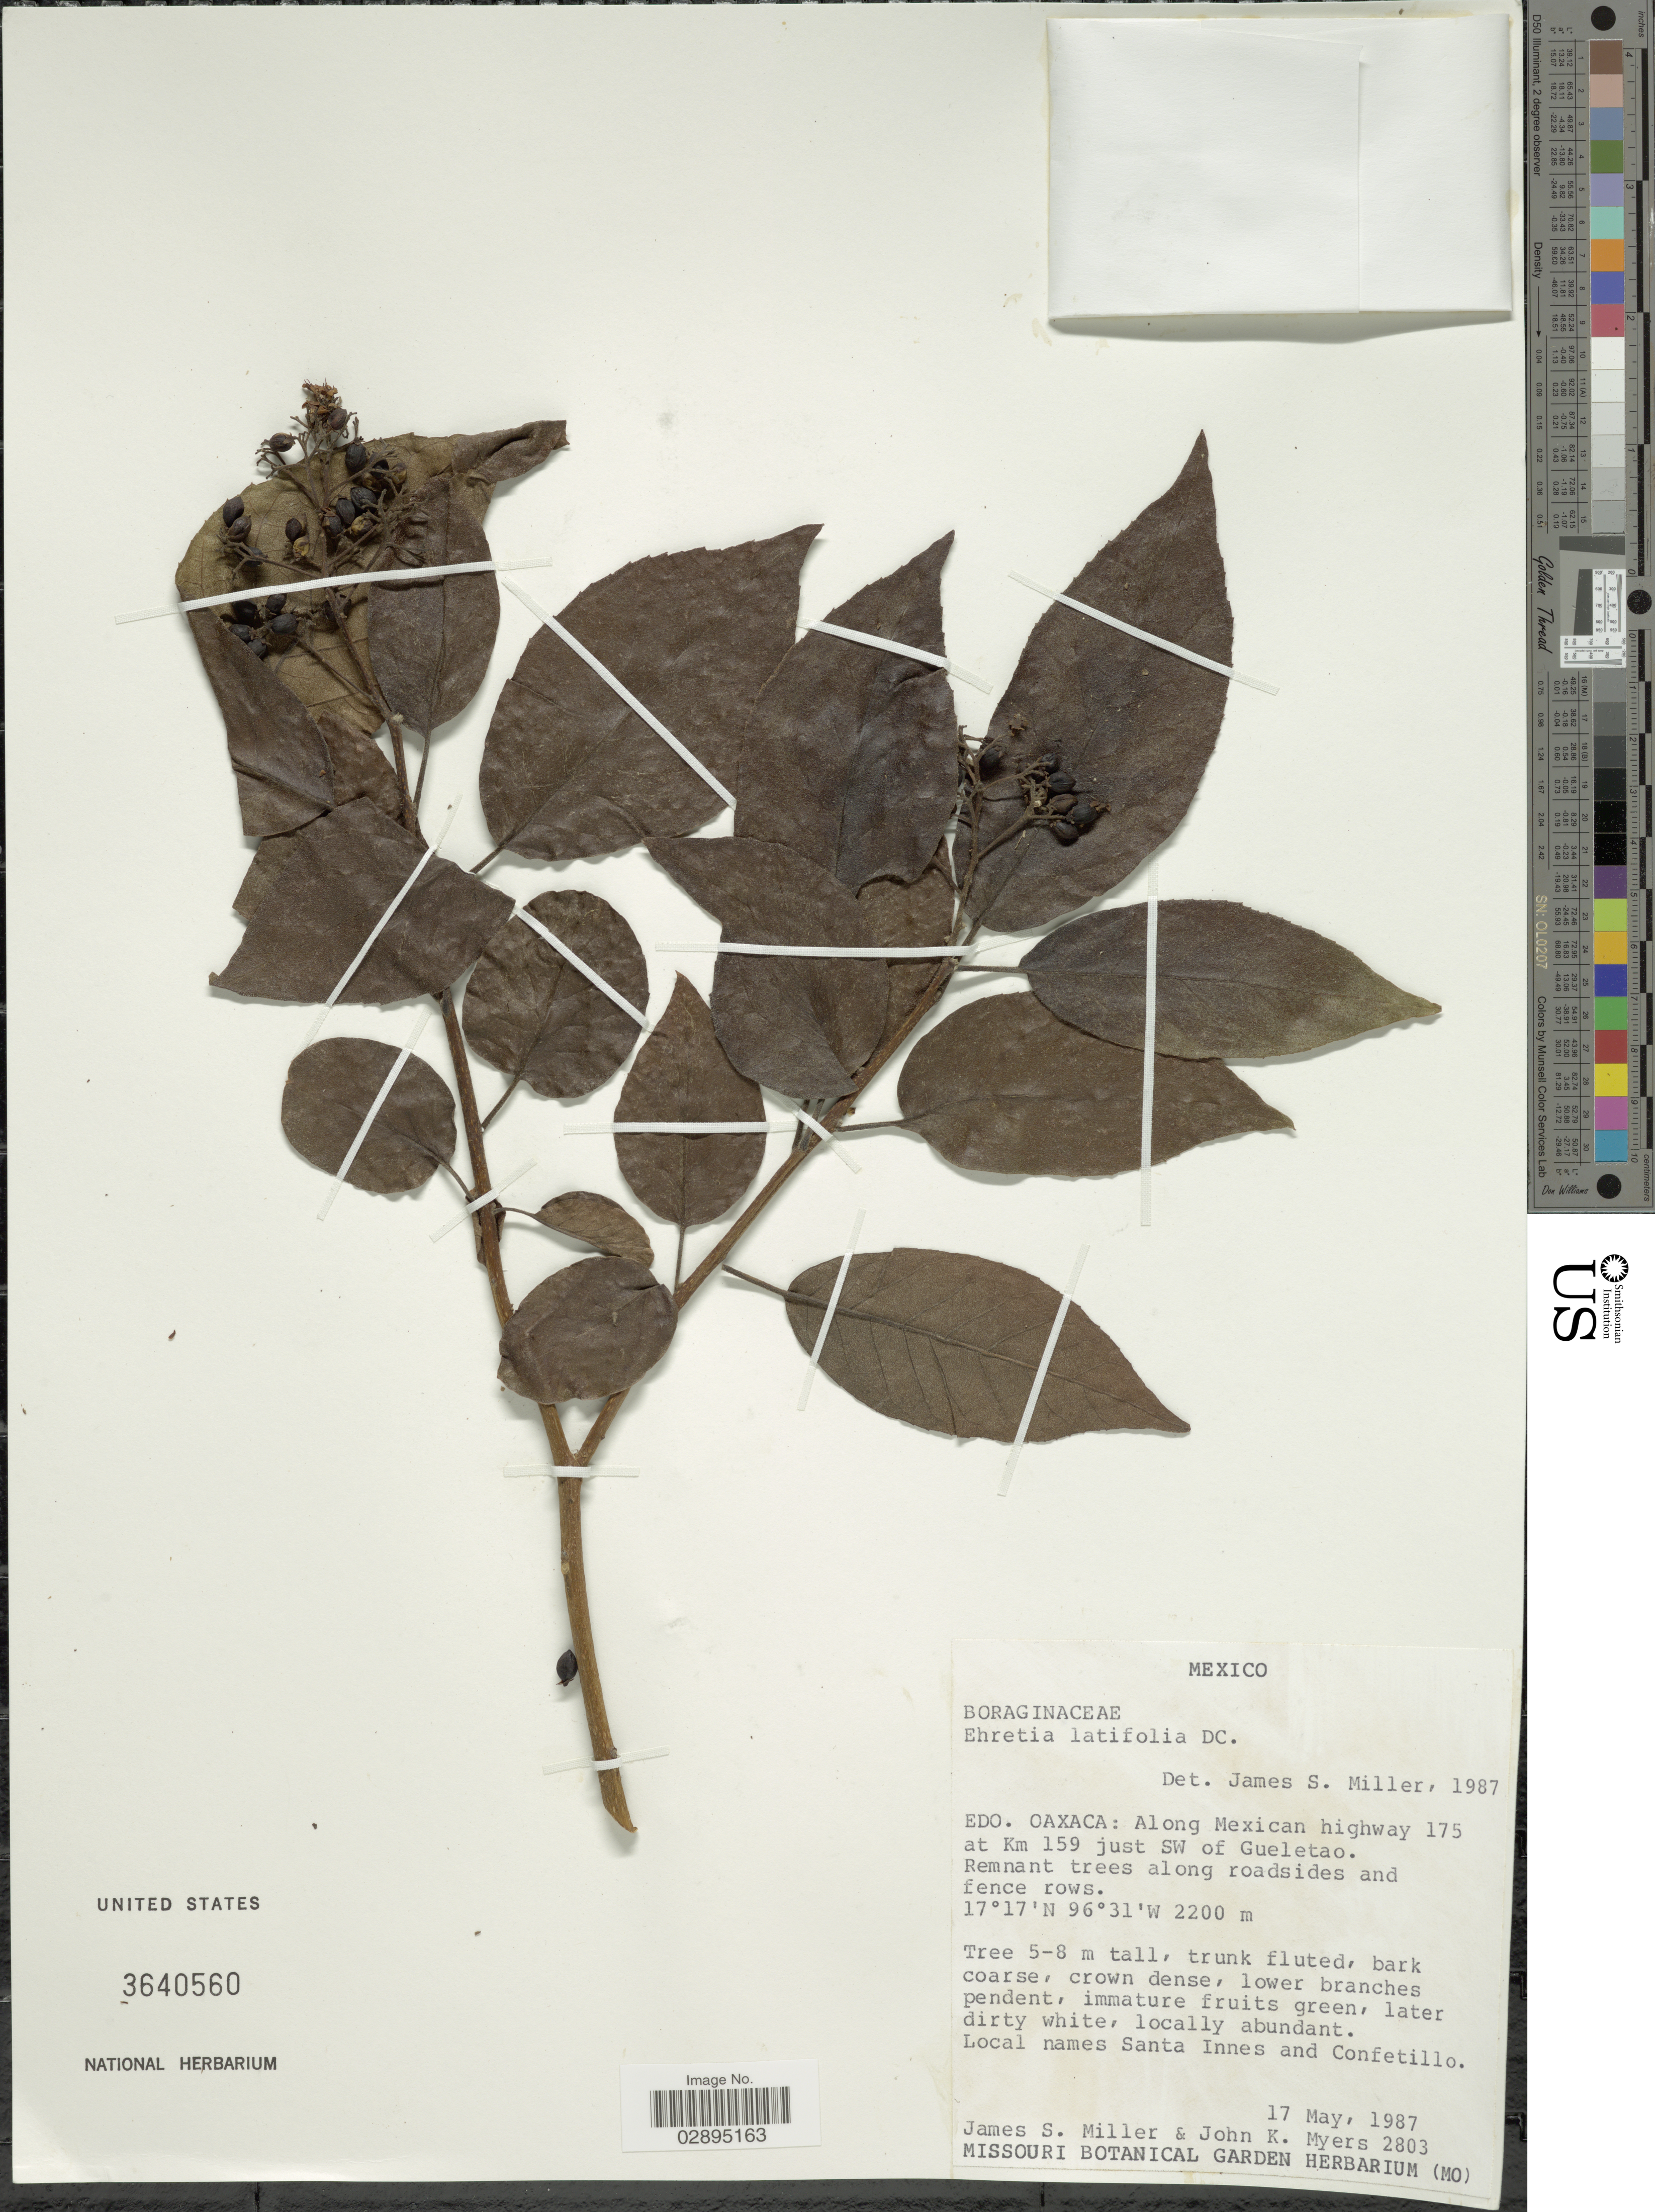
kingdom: Plantae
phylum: Tracheophyta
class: Magnoliopsida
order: Boraginales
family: Ehretiaceae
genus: Ehretia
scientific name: Ehretia latifolia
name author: DC.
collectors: J. S. Miller & J. Myers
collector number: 2803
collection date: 1987-05-17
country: Mexico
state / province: Oaxaca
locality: Edo. Oaxaca: Along Mexican highway 175 at Km 159 just SW of Gueletao.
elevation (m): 2200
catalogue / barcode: US 3640560